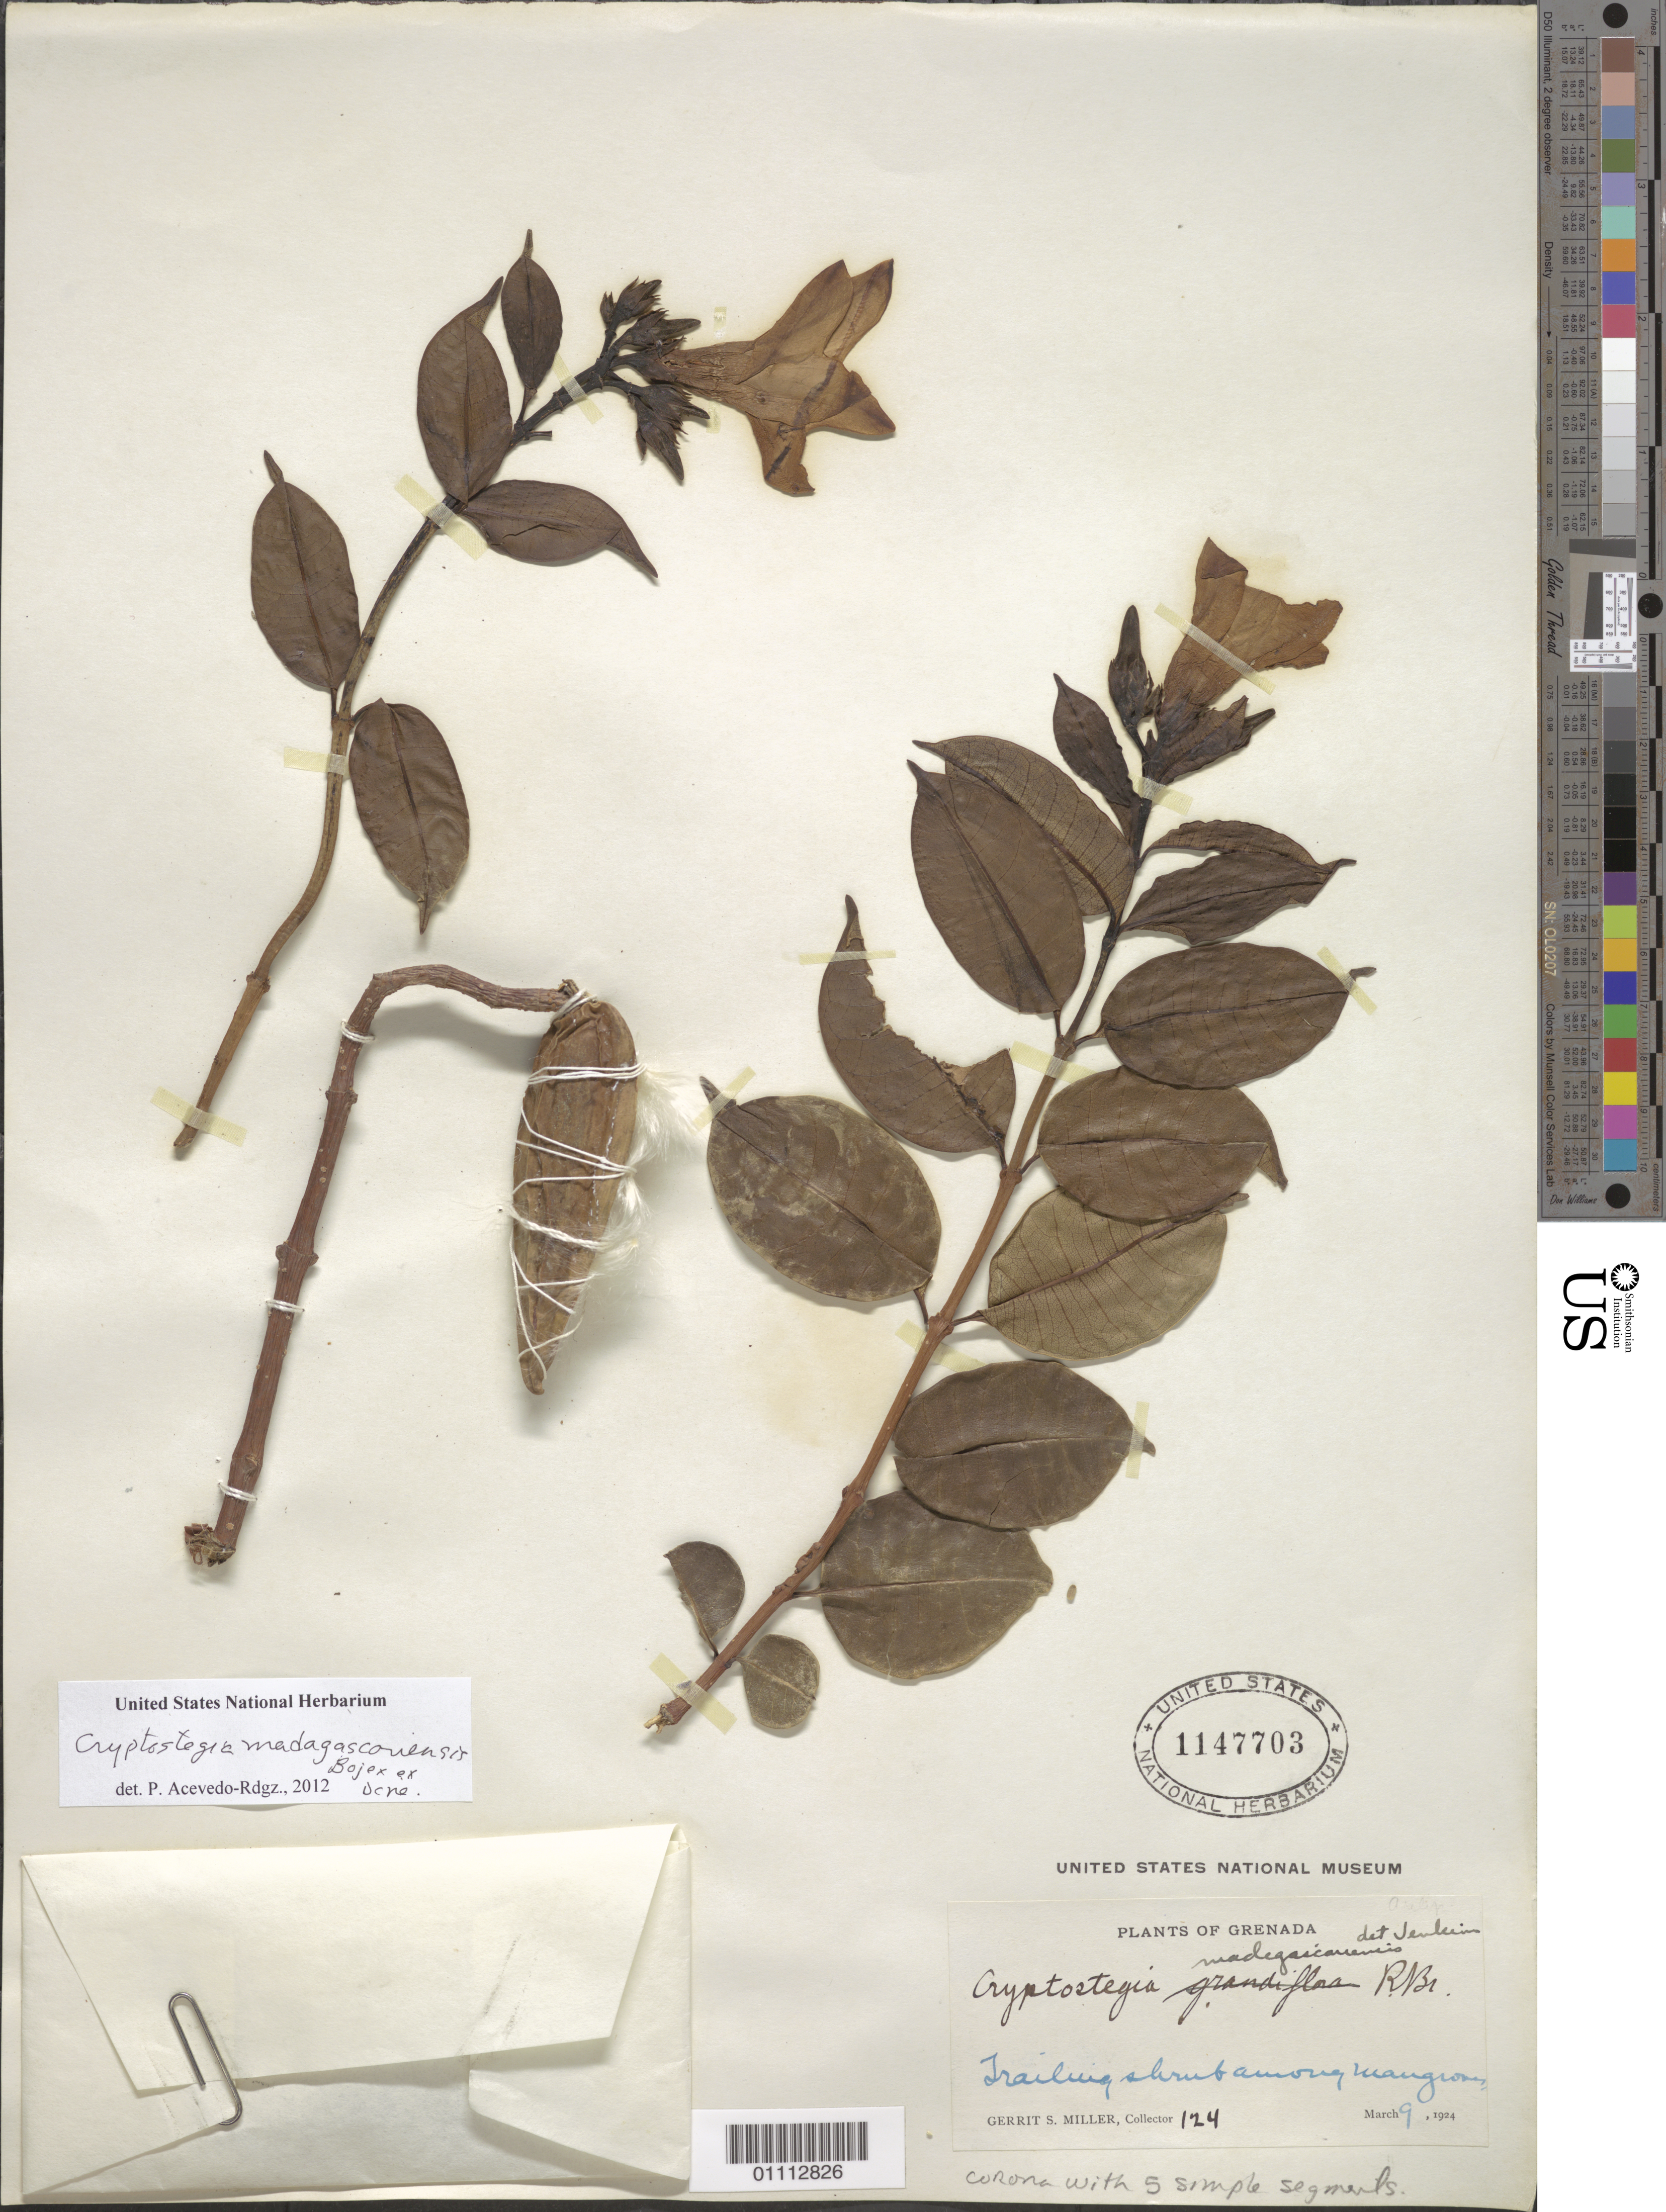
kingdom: Plantae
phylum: Tracheophyta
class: Magnoliopsida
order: Gentianales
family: Apocynaceae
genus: Cryptostegia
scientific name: Cryptostegia madagascariensis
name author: Bojer ex Decne.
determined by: Acevedo-Rodríguez, P., (BOT), Smithsonian Institution - National Museum of Natural History (UNITED STATES)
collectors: G. S. Miller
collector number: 124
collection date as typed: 09 Mar 1924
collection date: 1924-03-09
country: Grenada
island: Grenada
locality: Trailing shrub among mangroves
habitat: Among mangrove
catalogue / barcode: US 1147703